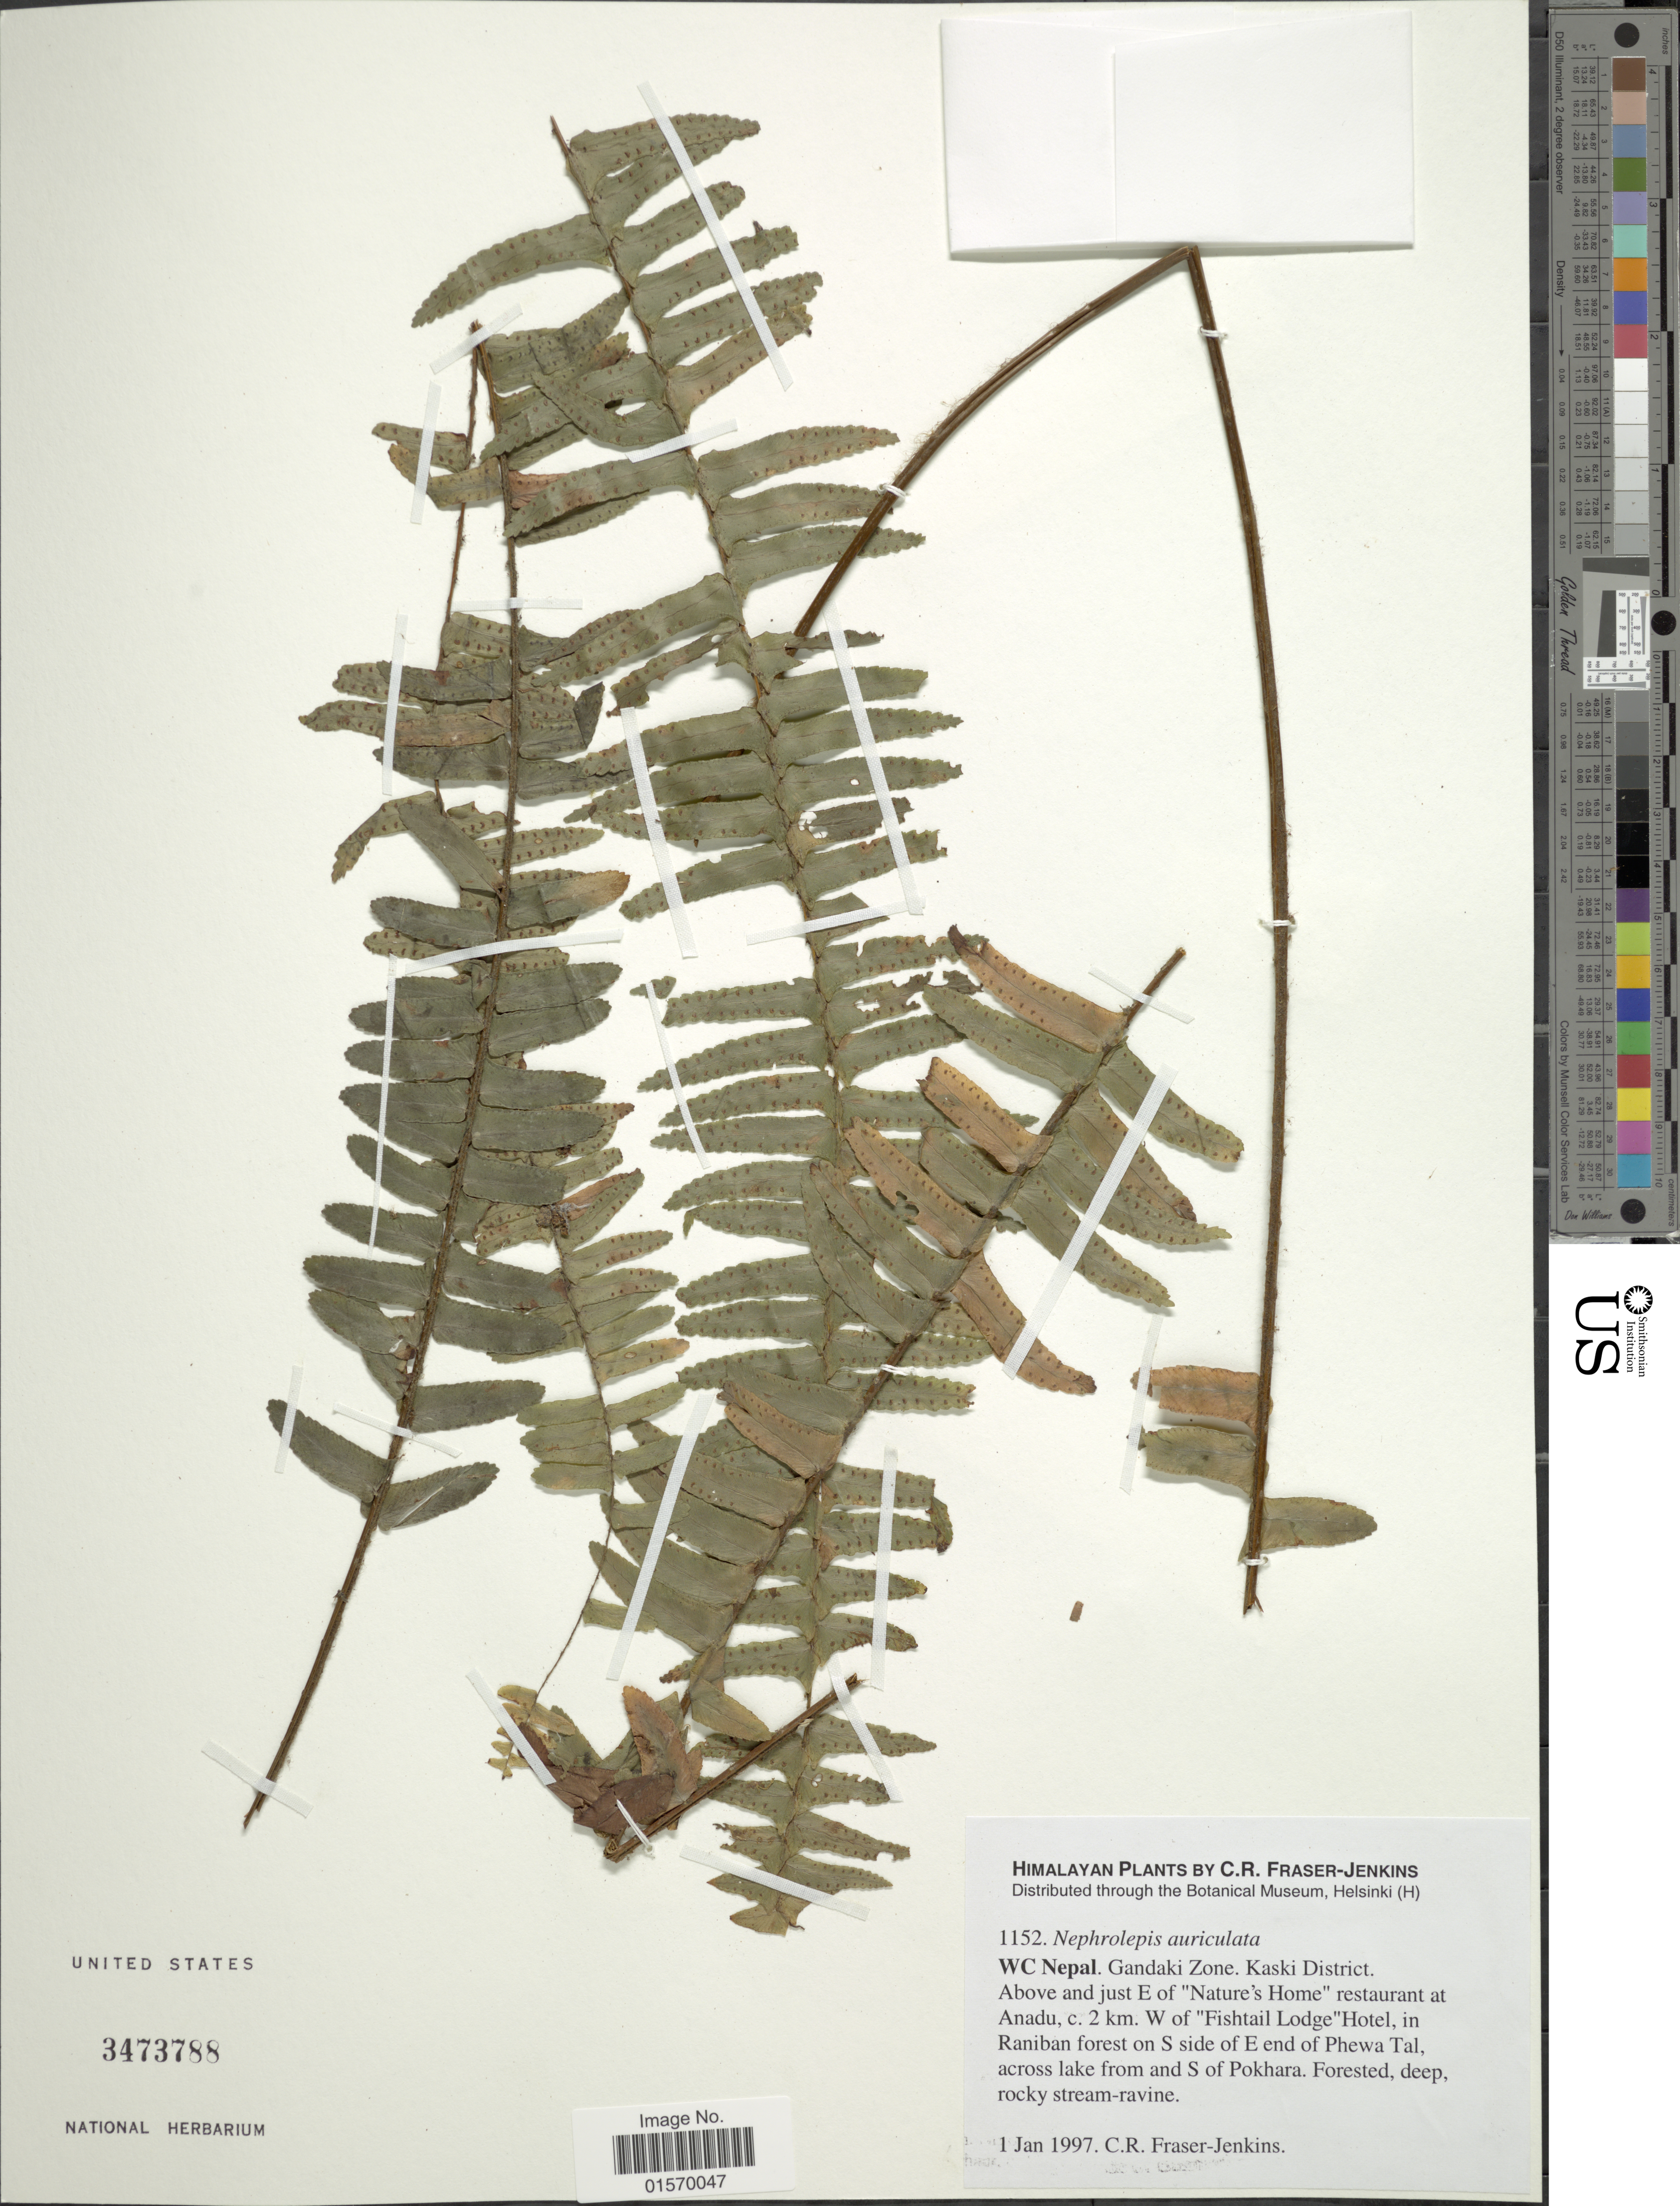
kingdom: Plantae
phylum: Tracheophyta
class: Polypodiopsida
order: Polypodiales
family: Nephrolepidaceae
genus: Nephrolepis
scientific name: Nephrolepis auriculata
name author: (L.) Trimen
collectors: C. R. Fraser-Jenkins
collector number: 1152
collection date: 1997-01-01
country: Nepal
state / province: Gandaki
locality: Himalayan Plants. WC Nepal. Gandaki Zone. Kaski District. Above and just E of "Nature's Home" restaurant at Anadu, c. 2 km. W of "Fishtail Lodge"Hotel, in Raniban forest on S side of E end of Phewa Tal, across lake from and S of Pokhara. Forested, deep, rocky stream-ravine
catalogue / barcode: US 3473788